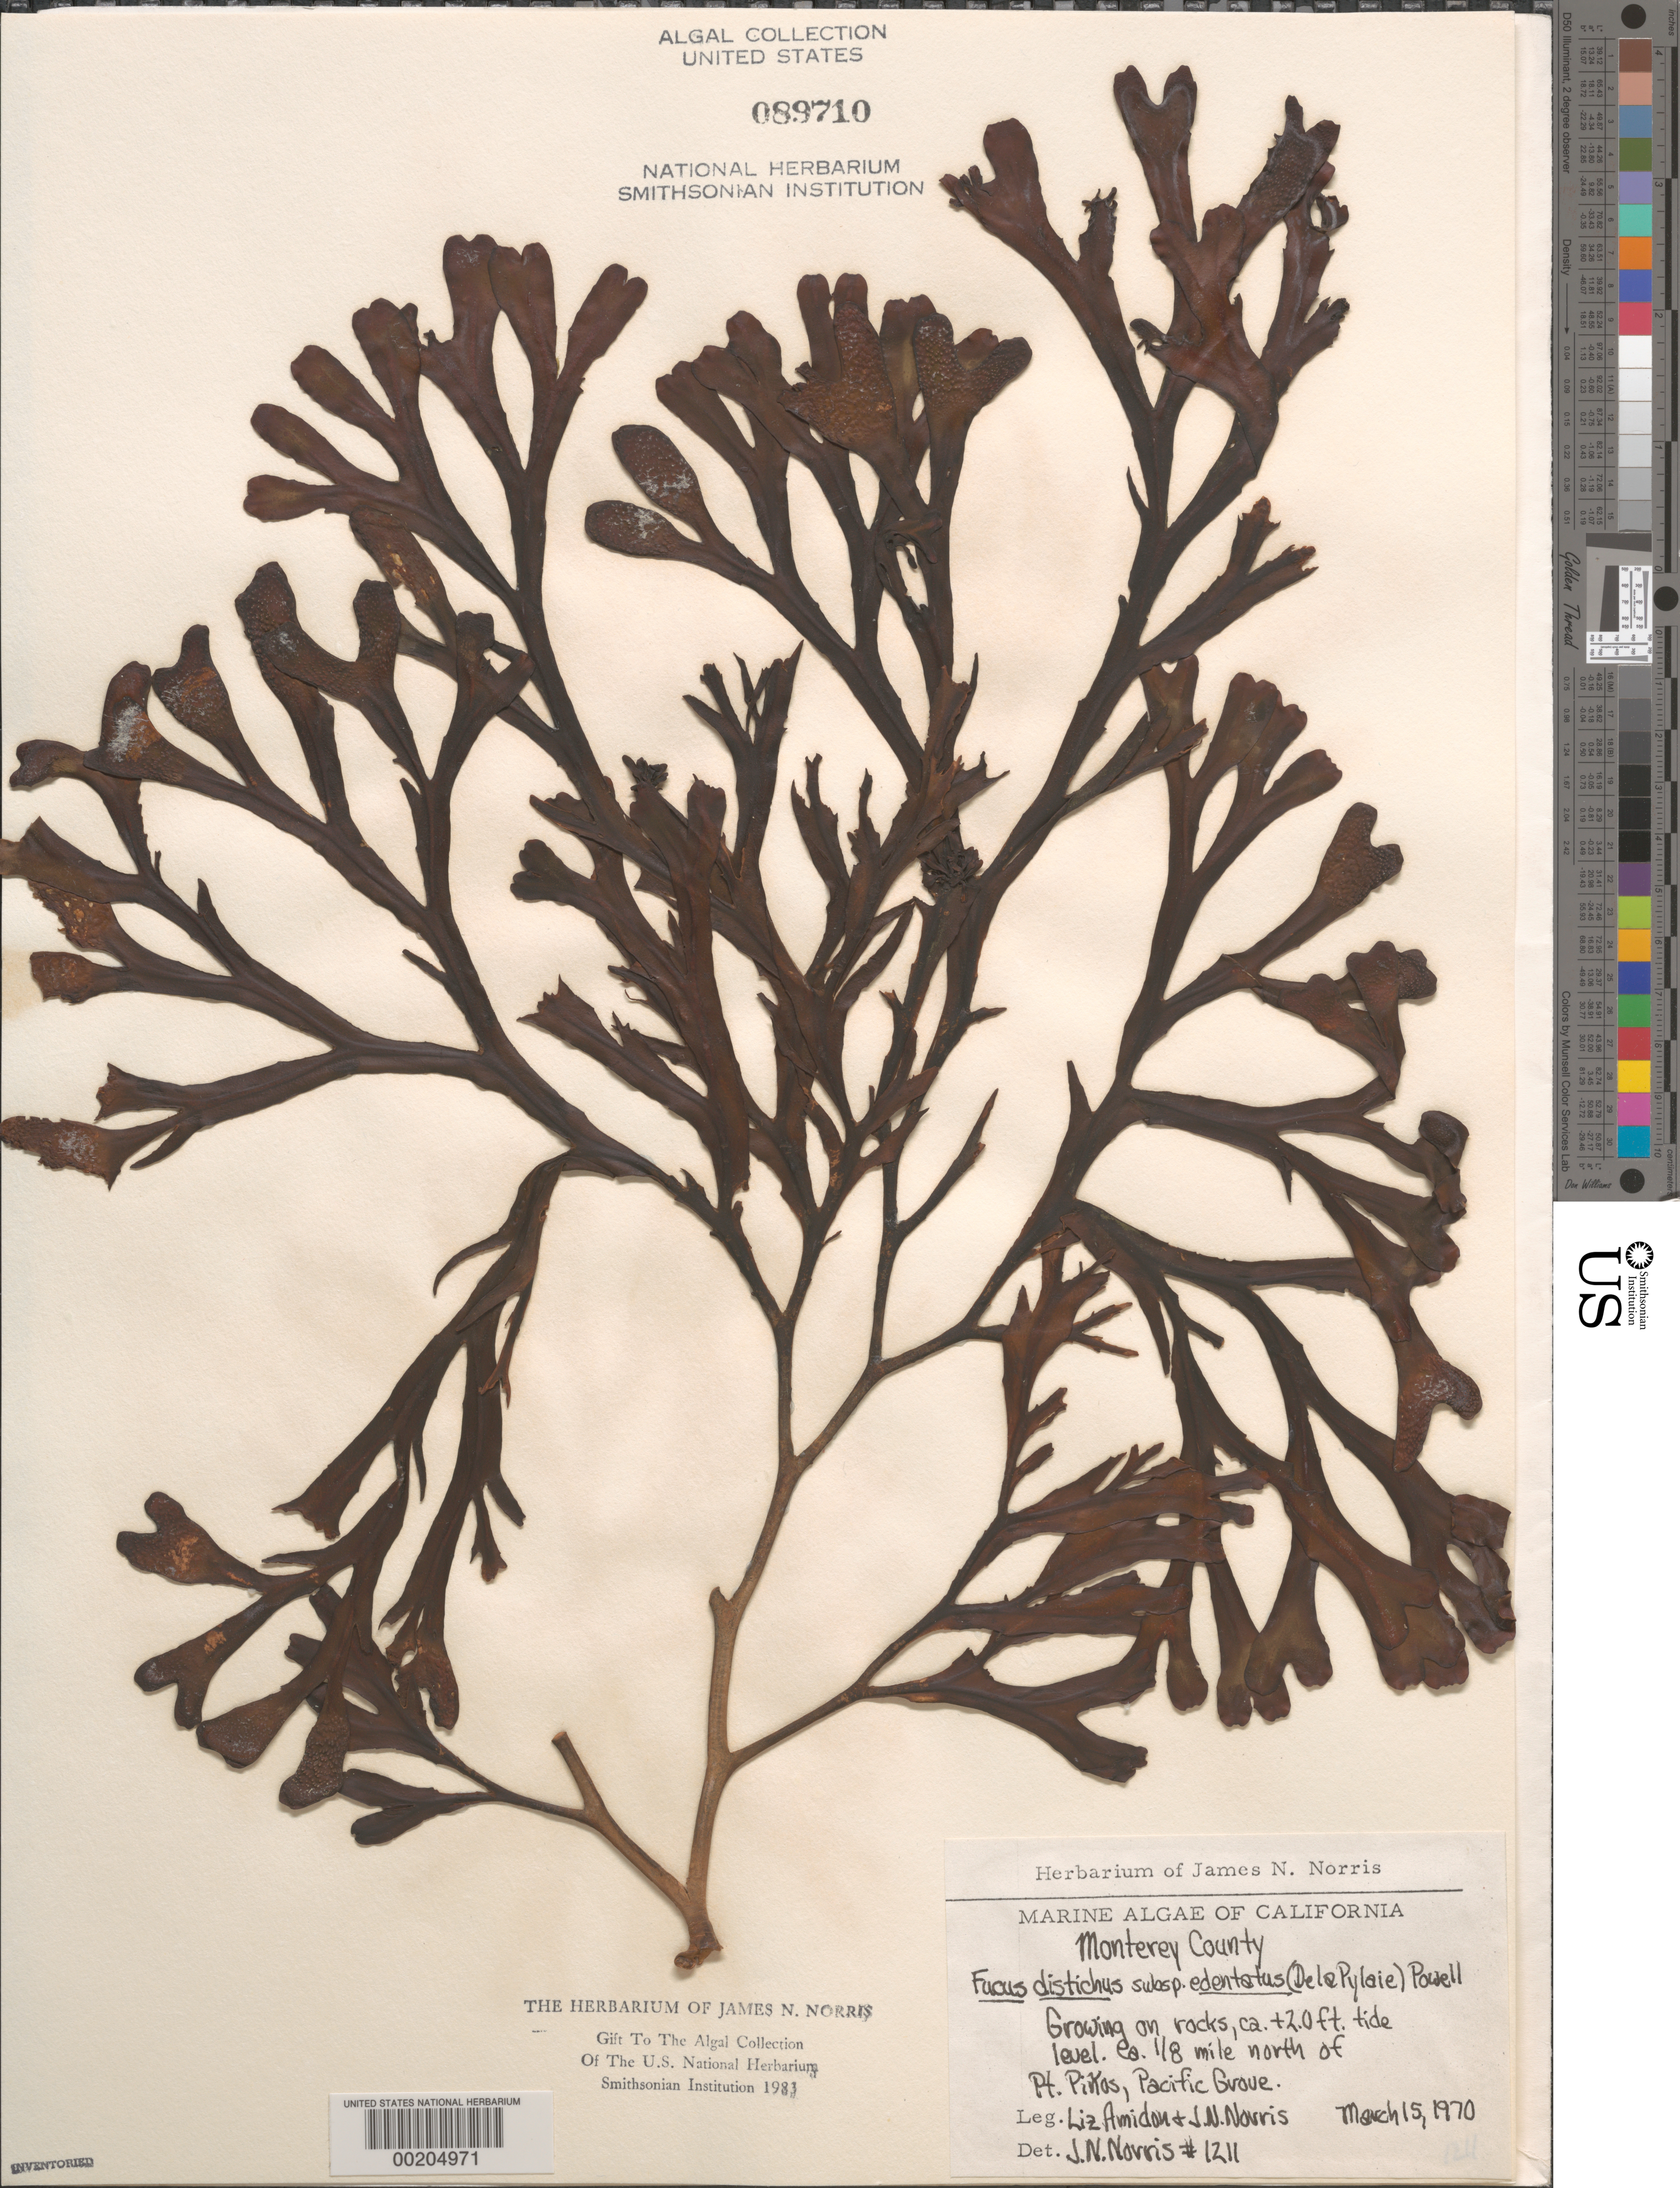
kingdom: Chromista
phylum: Ochrophyta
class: Phaeophyceae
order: Fucales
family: Fucaceae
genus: Fucus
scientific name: Fucus distichus subsp. edentatus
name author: (Bach. Pyl.) H.T. Powell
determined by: Norris, James N.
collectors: E. Amidon & J. N. Norris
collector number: JN-1211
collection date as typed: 15 Mar 1970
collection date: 1970-03-15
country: United States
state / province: California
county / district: Monterey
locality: Pacific Grove, ca. 1/8th mile north of Point Pinos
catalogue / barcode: US 89710